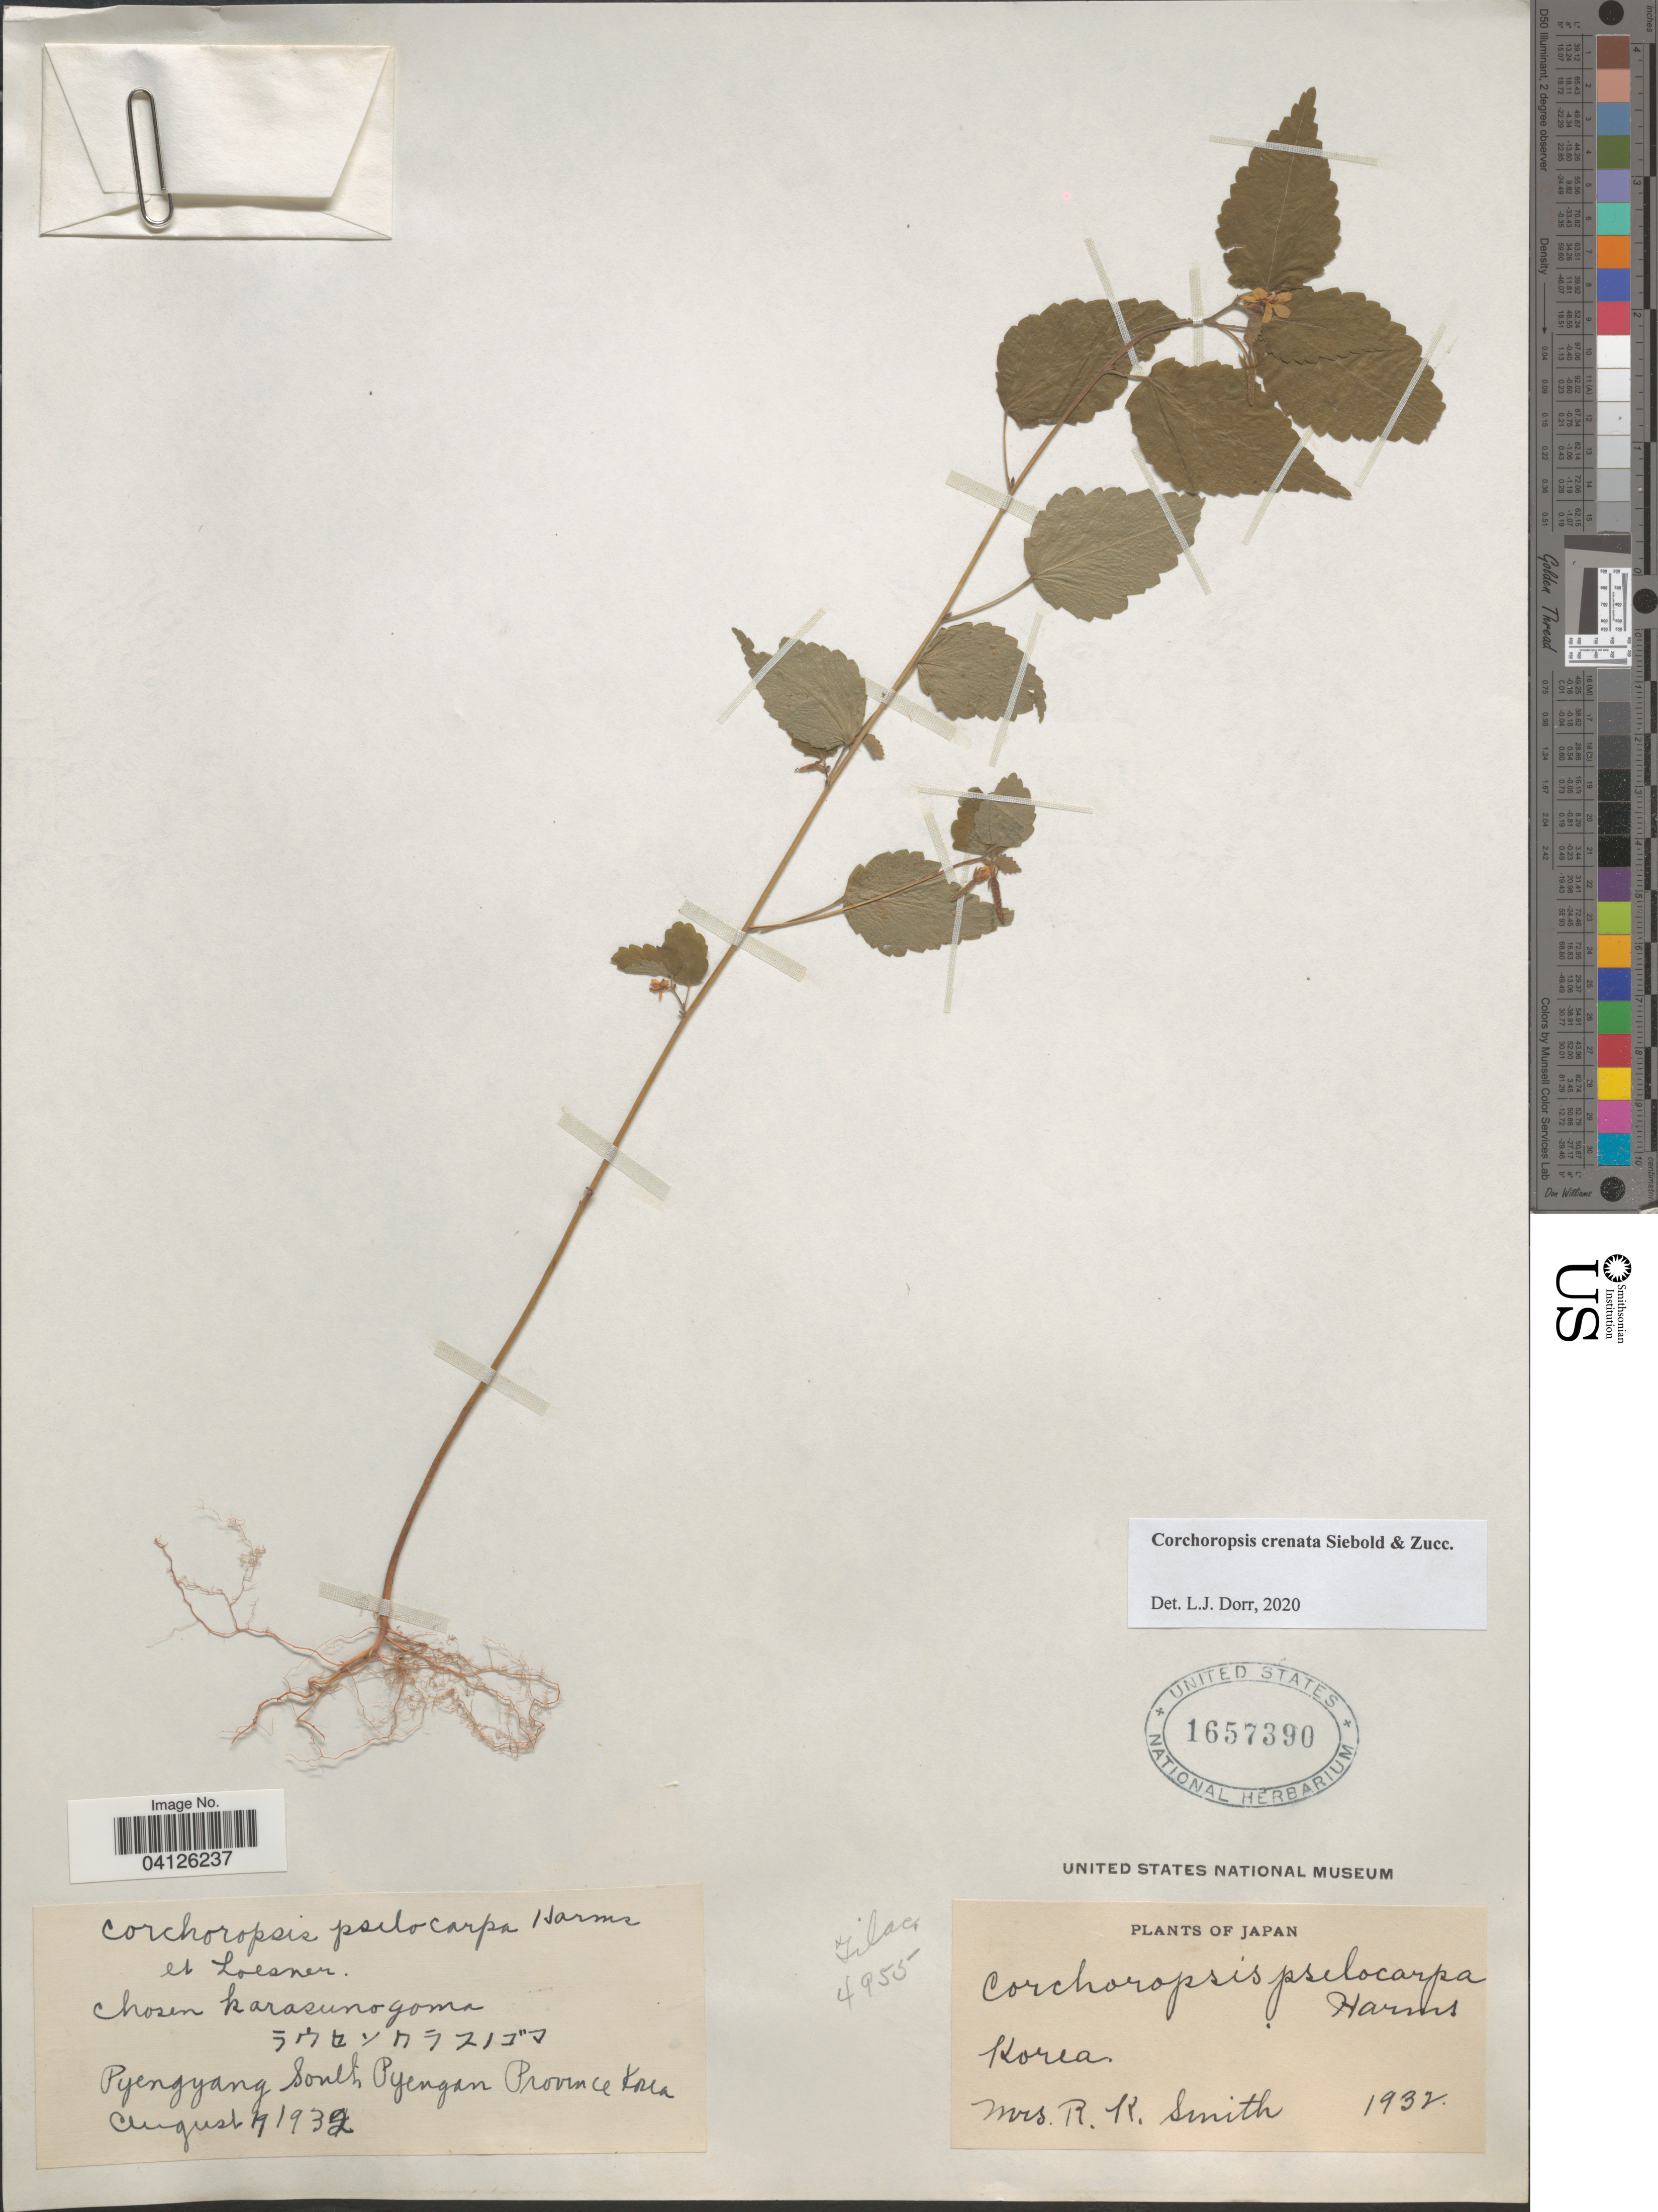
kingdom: Plantae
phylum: Tracheophyta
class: Magnoliopsida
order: Malvales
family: Malvaceae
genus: Corchoropsis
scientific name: Corchoropsis crenata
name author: Siebold & Zucc.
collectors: R. Smith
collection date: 1932-08-07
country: North Korea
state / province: South P'yongan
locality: Pyenyang South Pyengan Province Korea.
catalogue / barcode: US 1657390